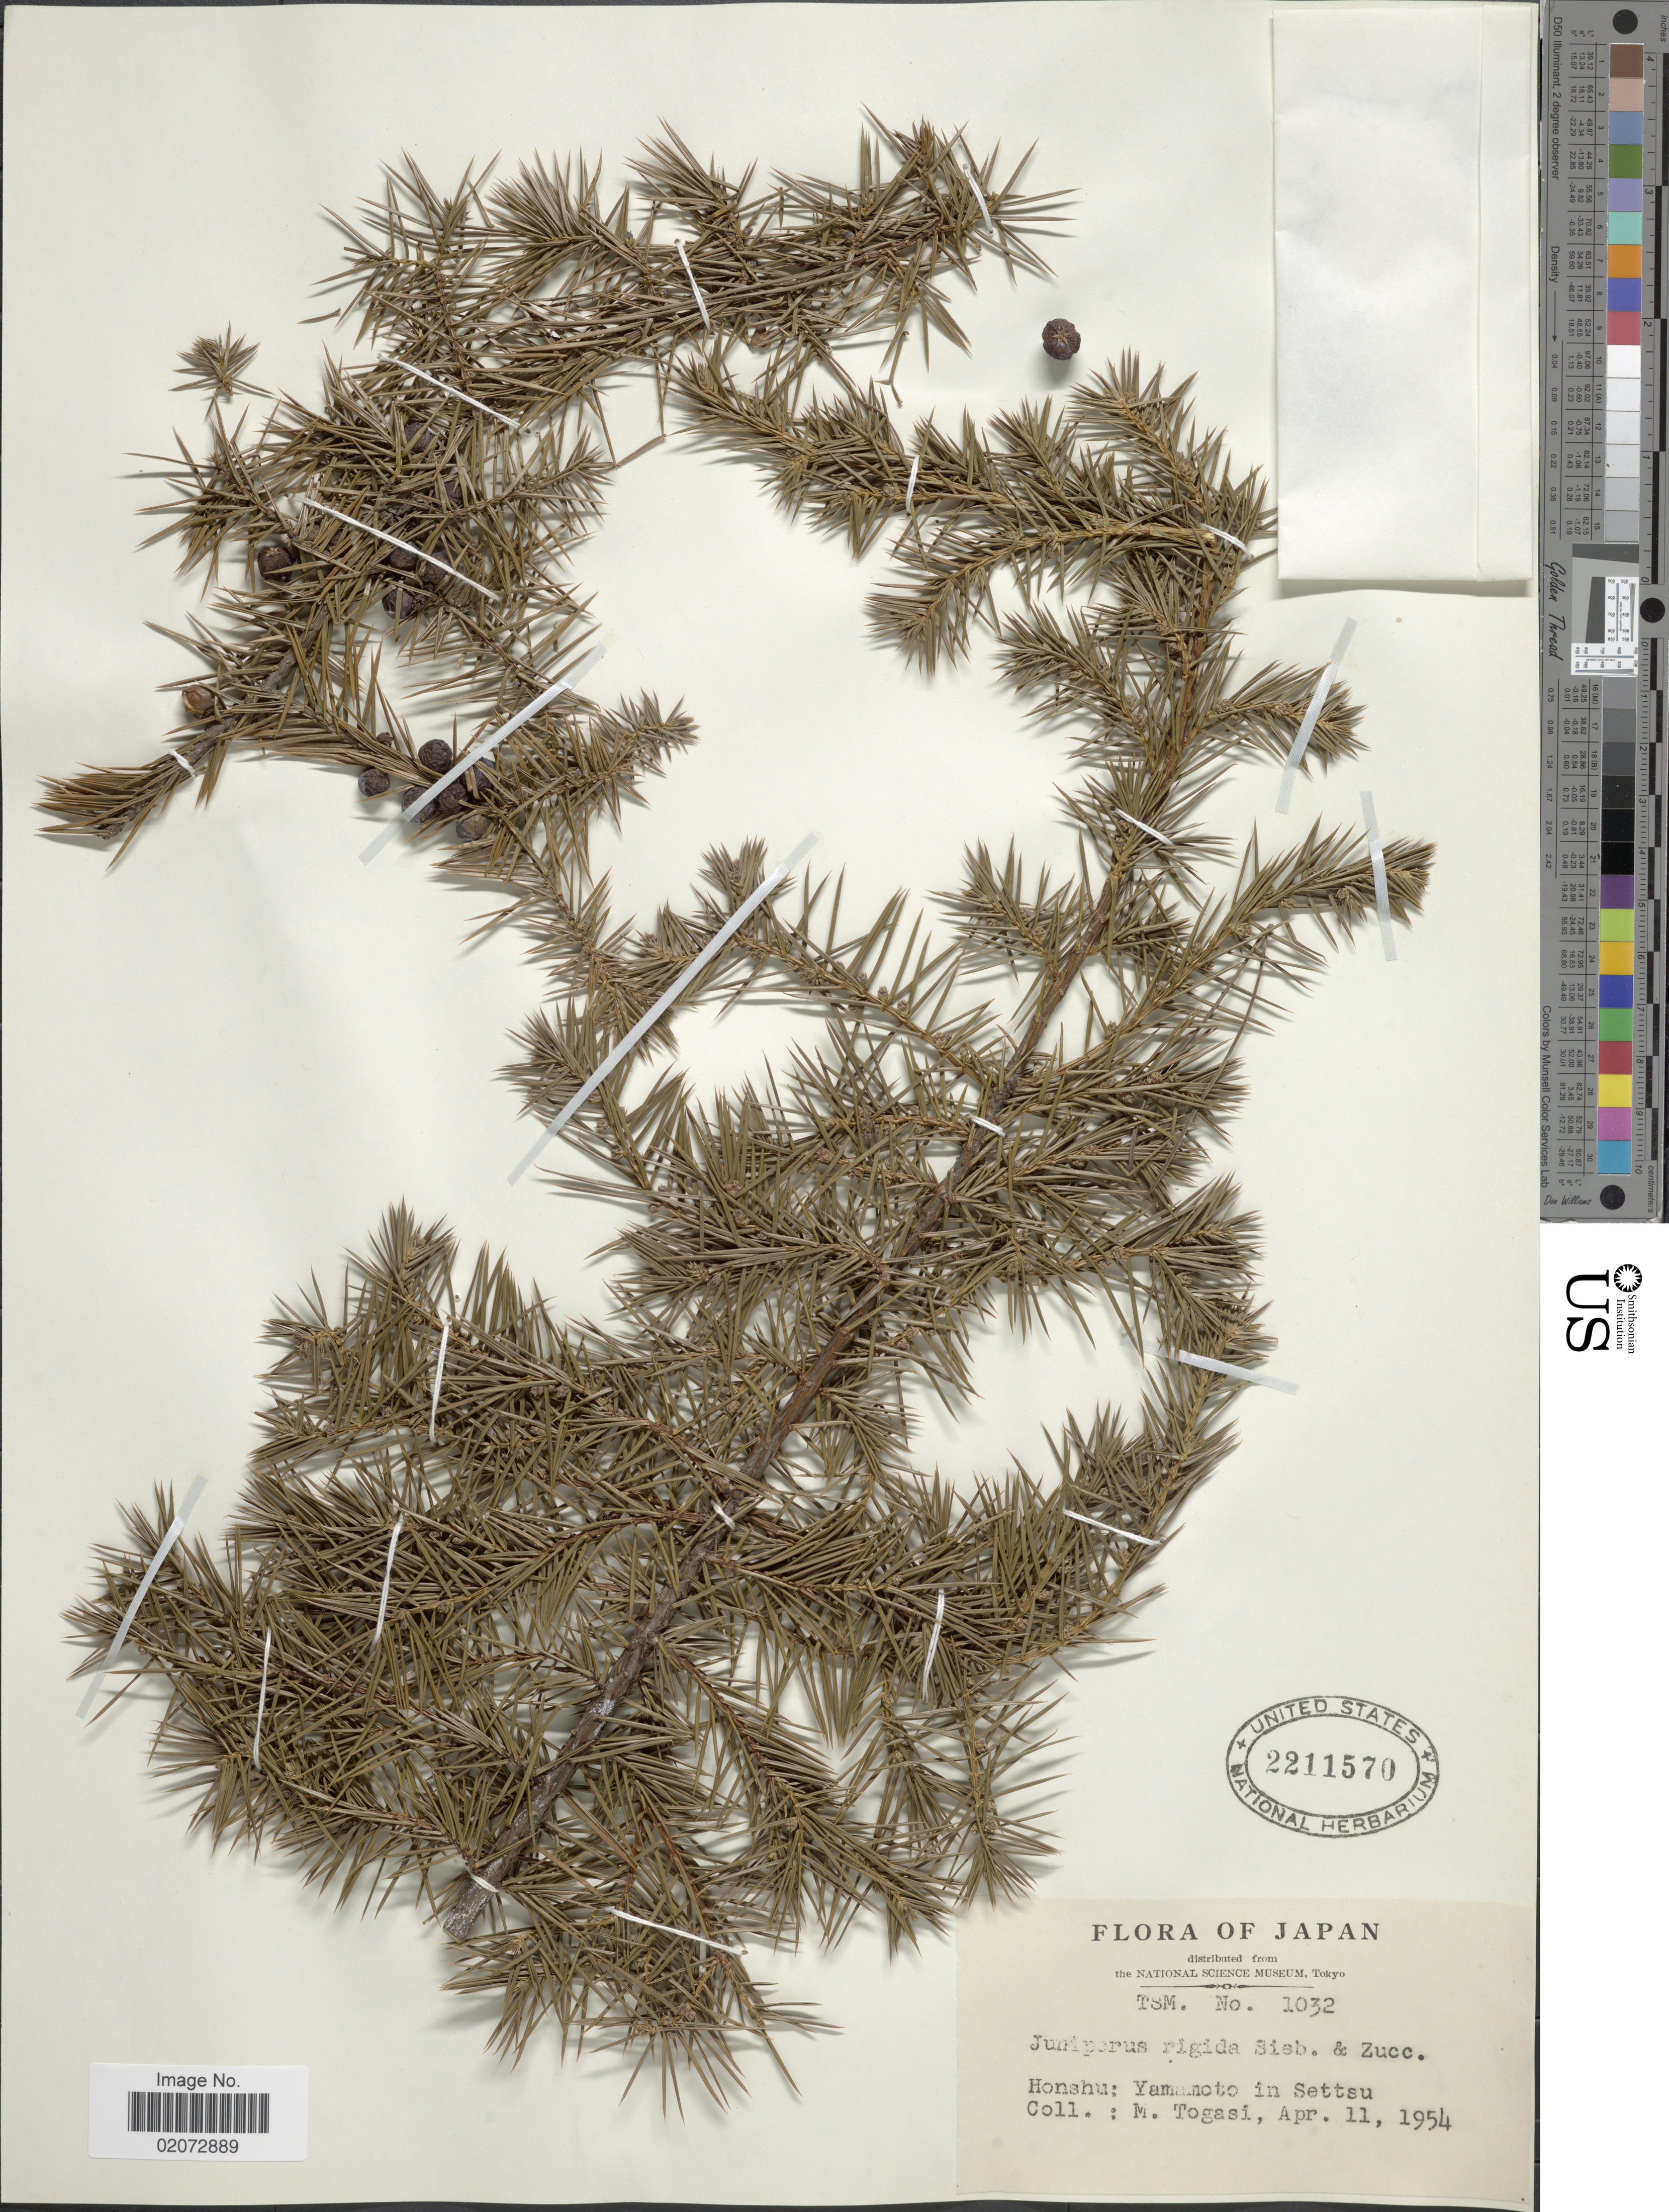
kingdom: Plantae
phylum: Tracheophyta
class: Pinopsida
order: Pinales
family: Cupressaceae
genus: Juniperus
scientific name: Juniperus rigida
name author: Siebold & Zucc.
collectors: M. Togasi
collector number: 1032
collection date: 1954-04-11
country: Japan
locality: Honshu: Yamamoto in Settsu.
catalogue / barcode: US 2211570